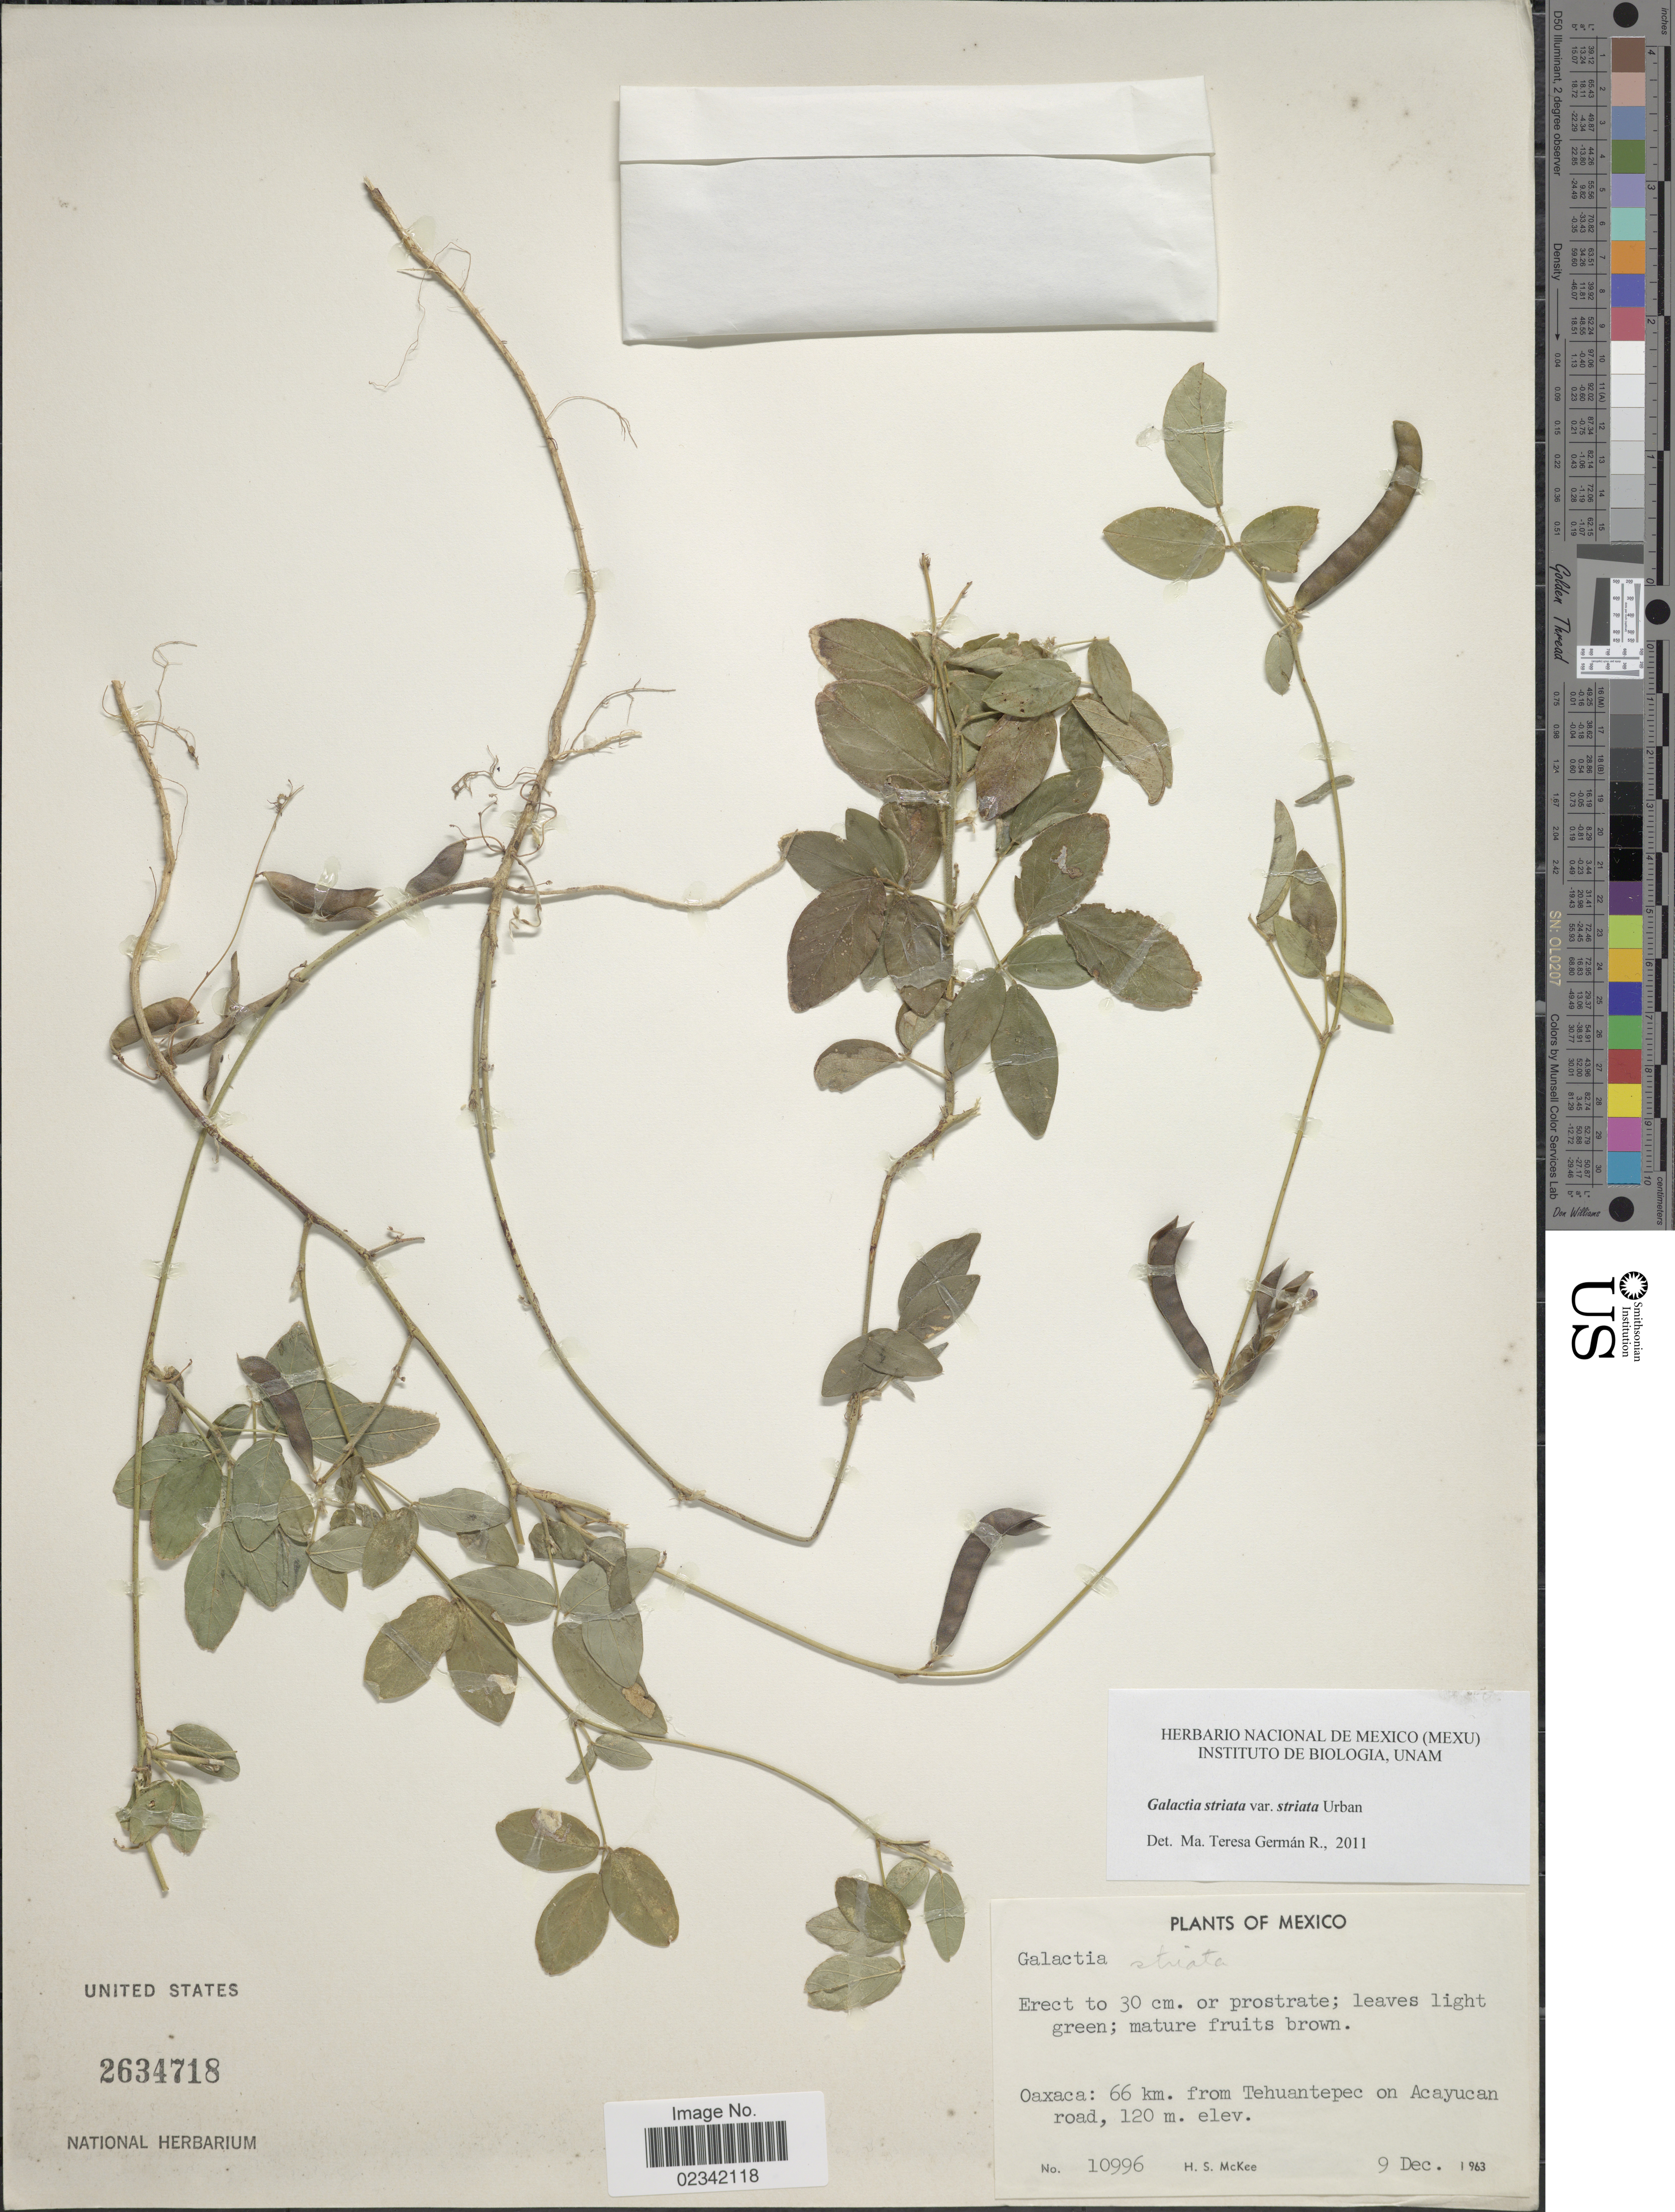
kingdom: Plantae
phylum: Tracheophyta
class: Magnoliopsida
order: Fabales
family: Fabaceae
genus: Galactia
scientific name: Galactia striata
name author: (Jacq.) Urb.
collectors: H. S. McKee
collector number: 10996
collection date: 1963-12-09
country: Mexico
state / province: Oaxaca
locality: Oaxaca: 66 km. from Tehuantepec on Acayucan road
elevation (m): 120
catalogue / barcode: US 2634718